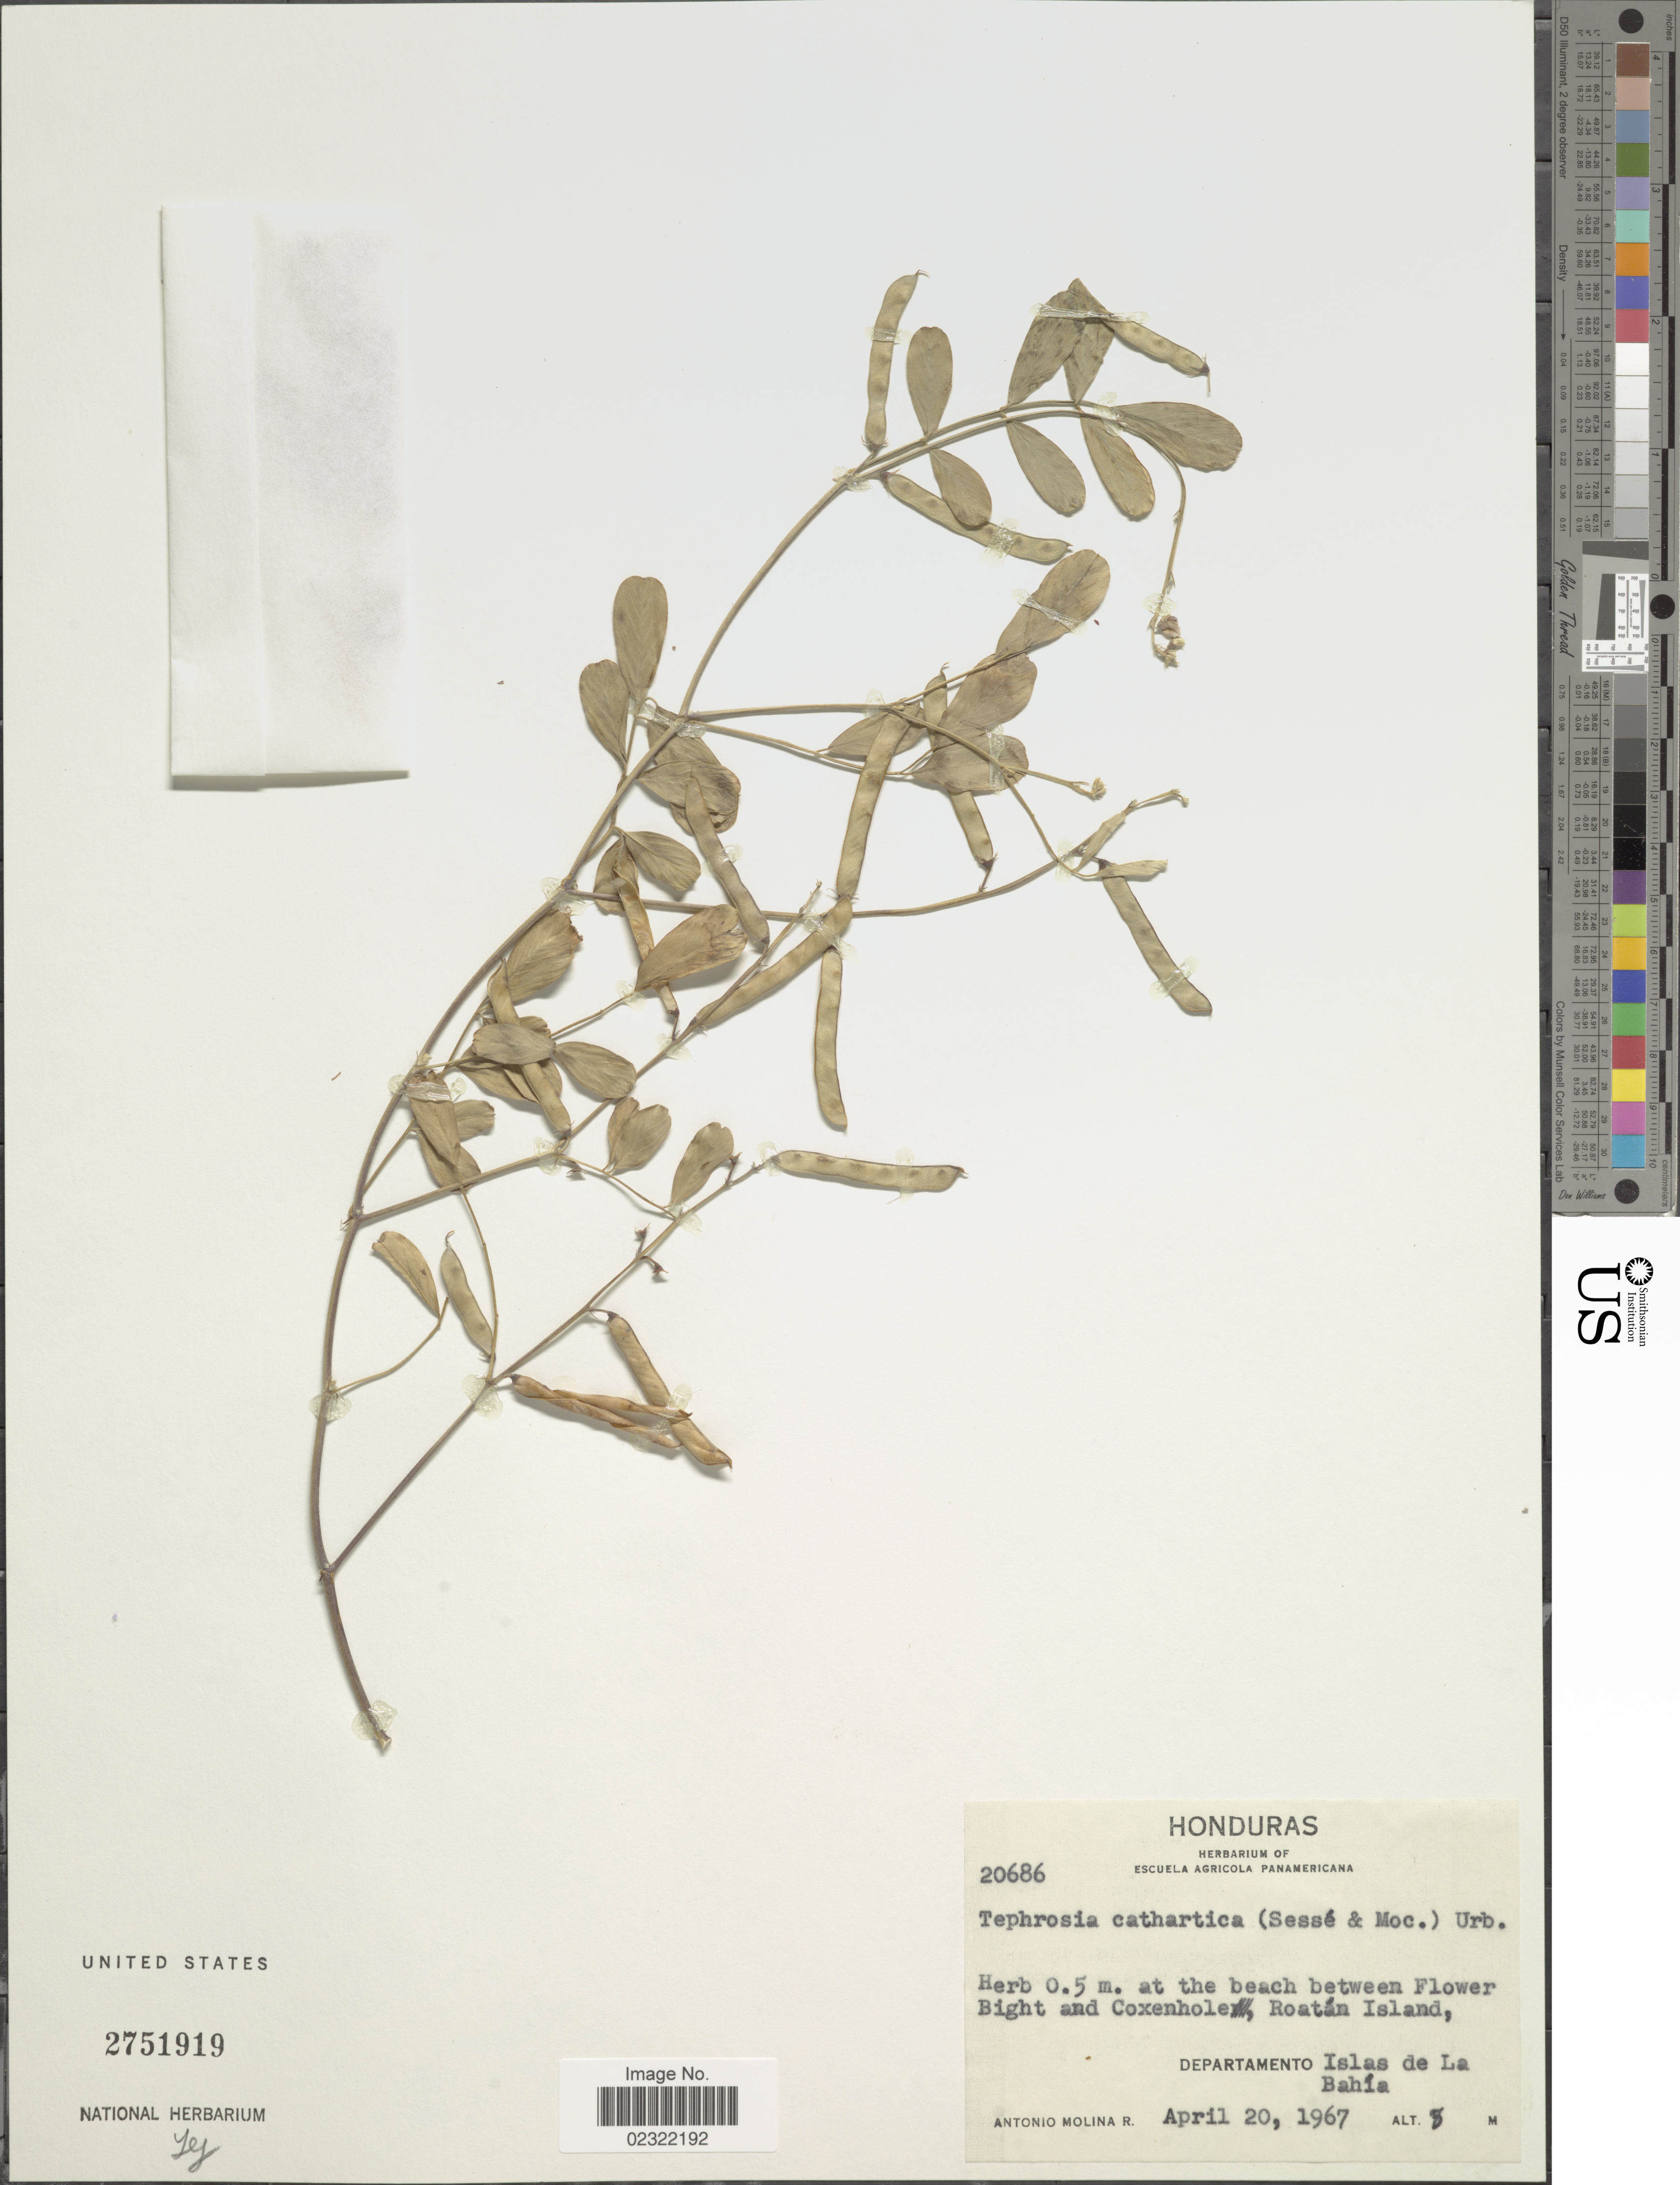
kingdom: Plantae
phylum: Tracheophyta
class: Magnoliopsida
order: Fabales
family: Fabaceae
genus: Tephrosia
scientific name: Tephrosia cathartica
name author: (Sessé & Moc.) Urb.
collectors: A. Molina R.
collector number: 20686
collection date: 1967-04-20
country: Honduras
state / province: Islas de la Bahía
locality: At the beach between Flower Bight and Coxenhole, Roatán Island, Departamento Islas de La Bahía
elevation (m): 8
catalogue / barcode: US 2751919